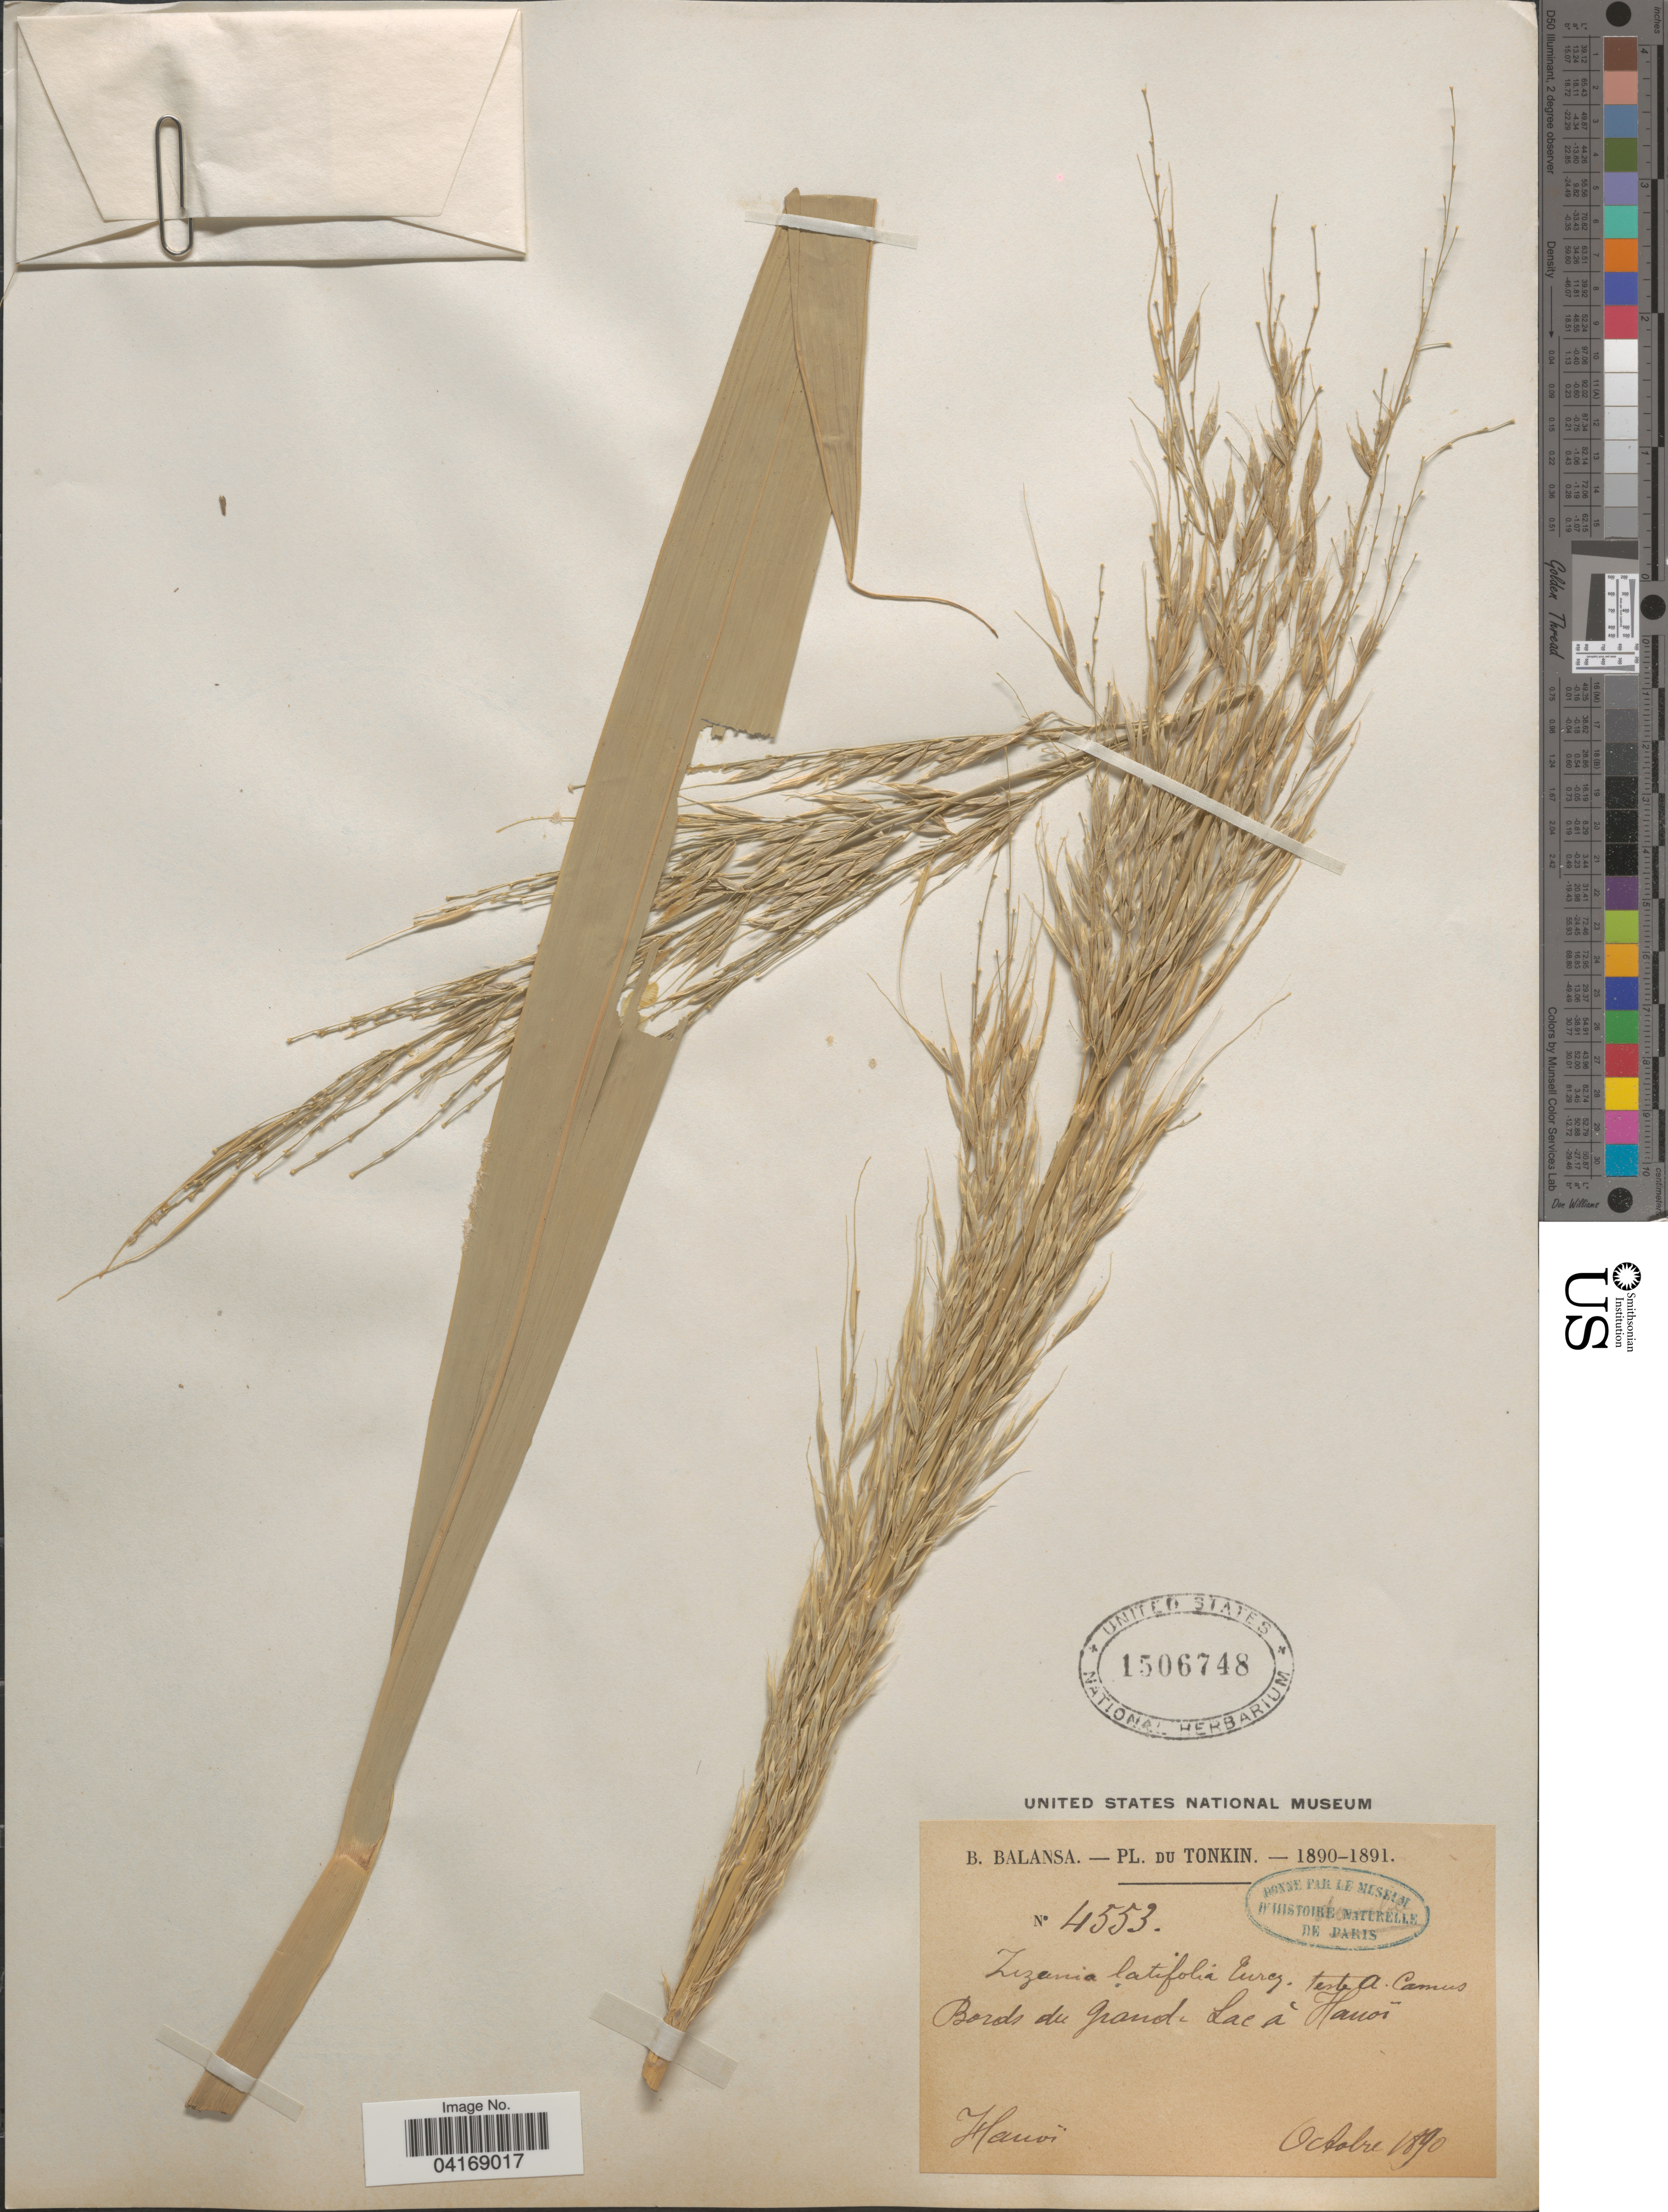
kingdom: Plantae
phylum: Tracheophyta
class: Liliopsida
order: Poales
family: Poaceae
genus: Zizania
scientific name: Zizania latifolia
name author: (Griseb.) Stapf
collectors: B. Balansa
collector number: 4553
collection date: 1890-10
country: Vietnam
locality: Tonkin. Bords du Grand Lac à Hanoi.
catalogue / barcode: US 1506748